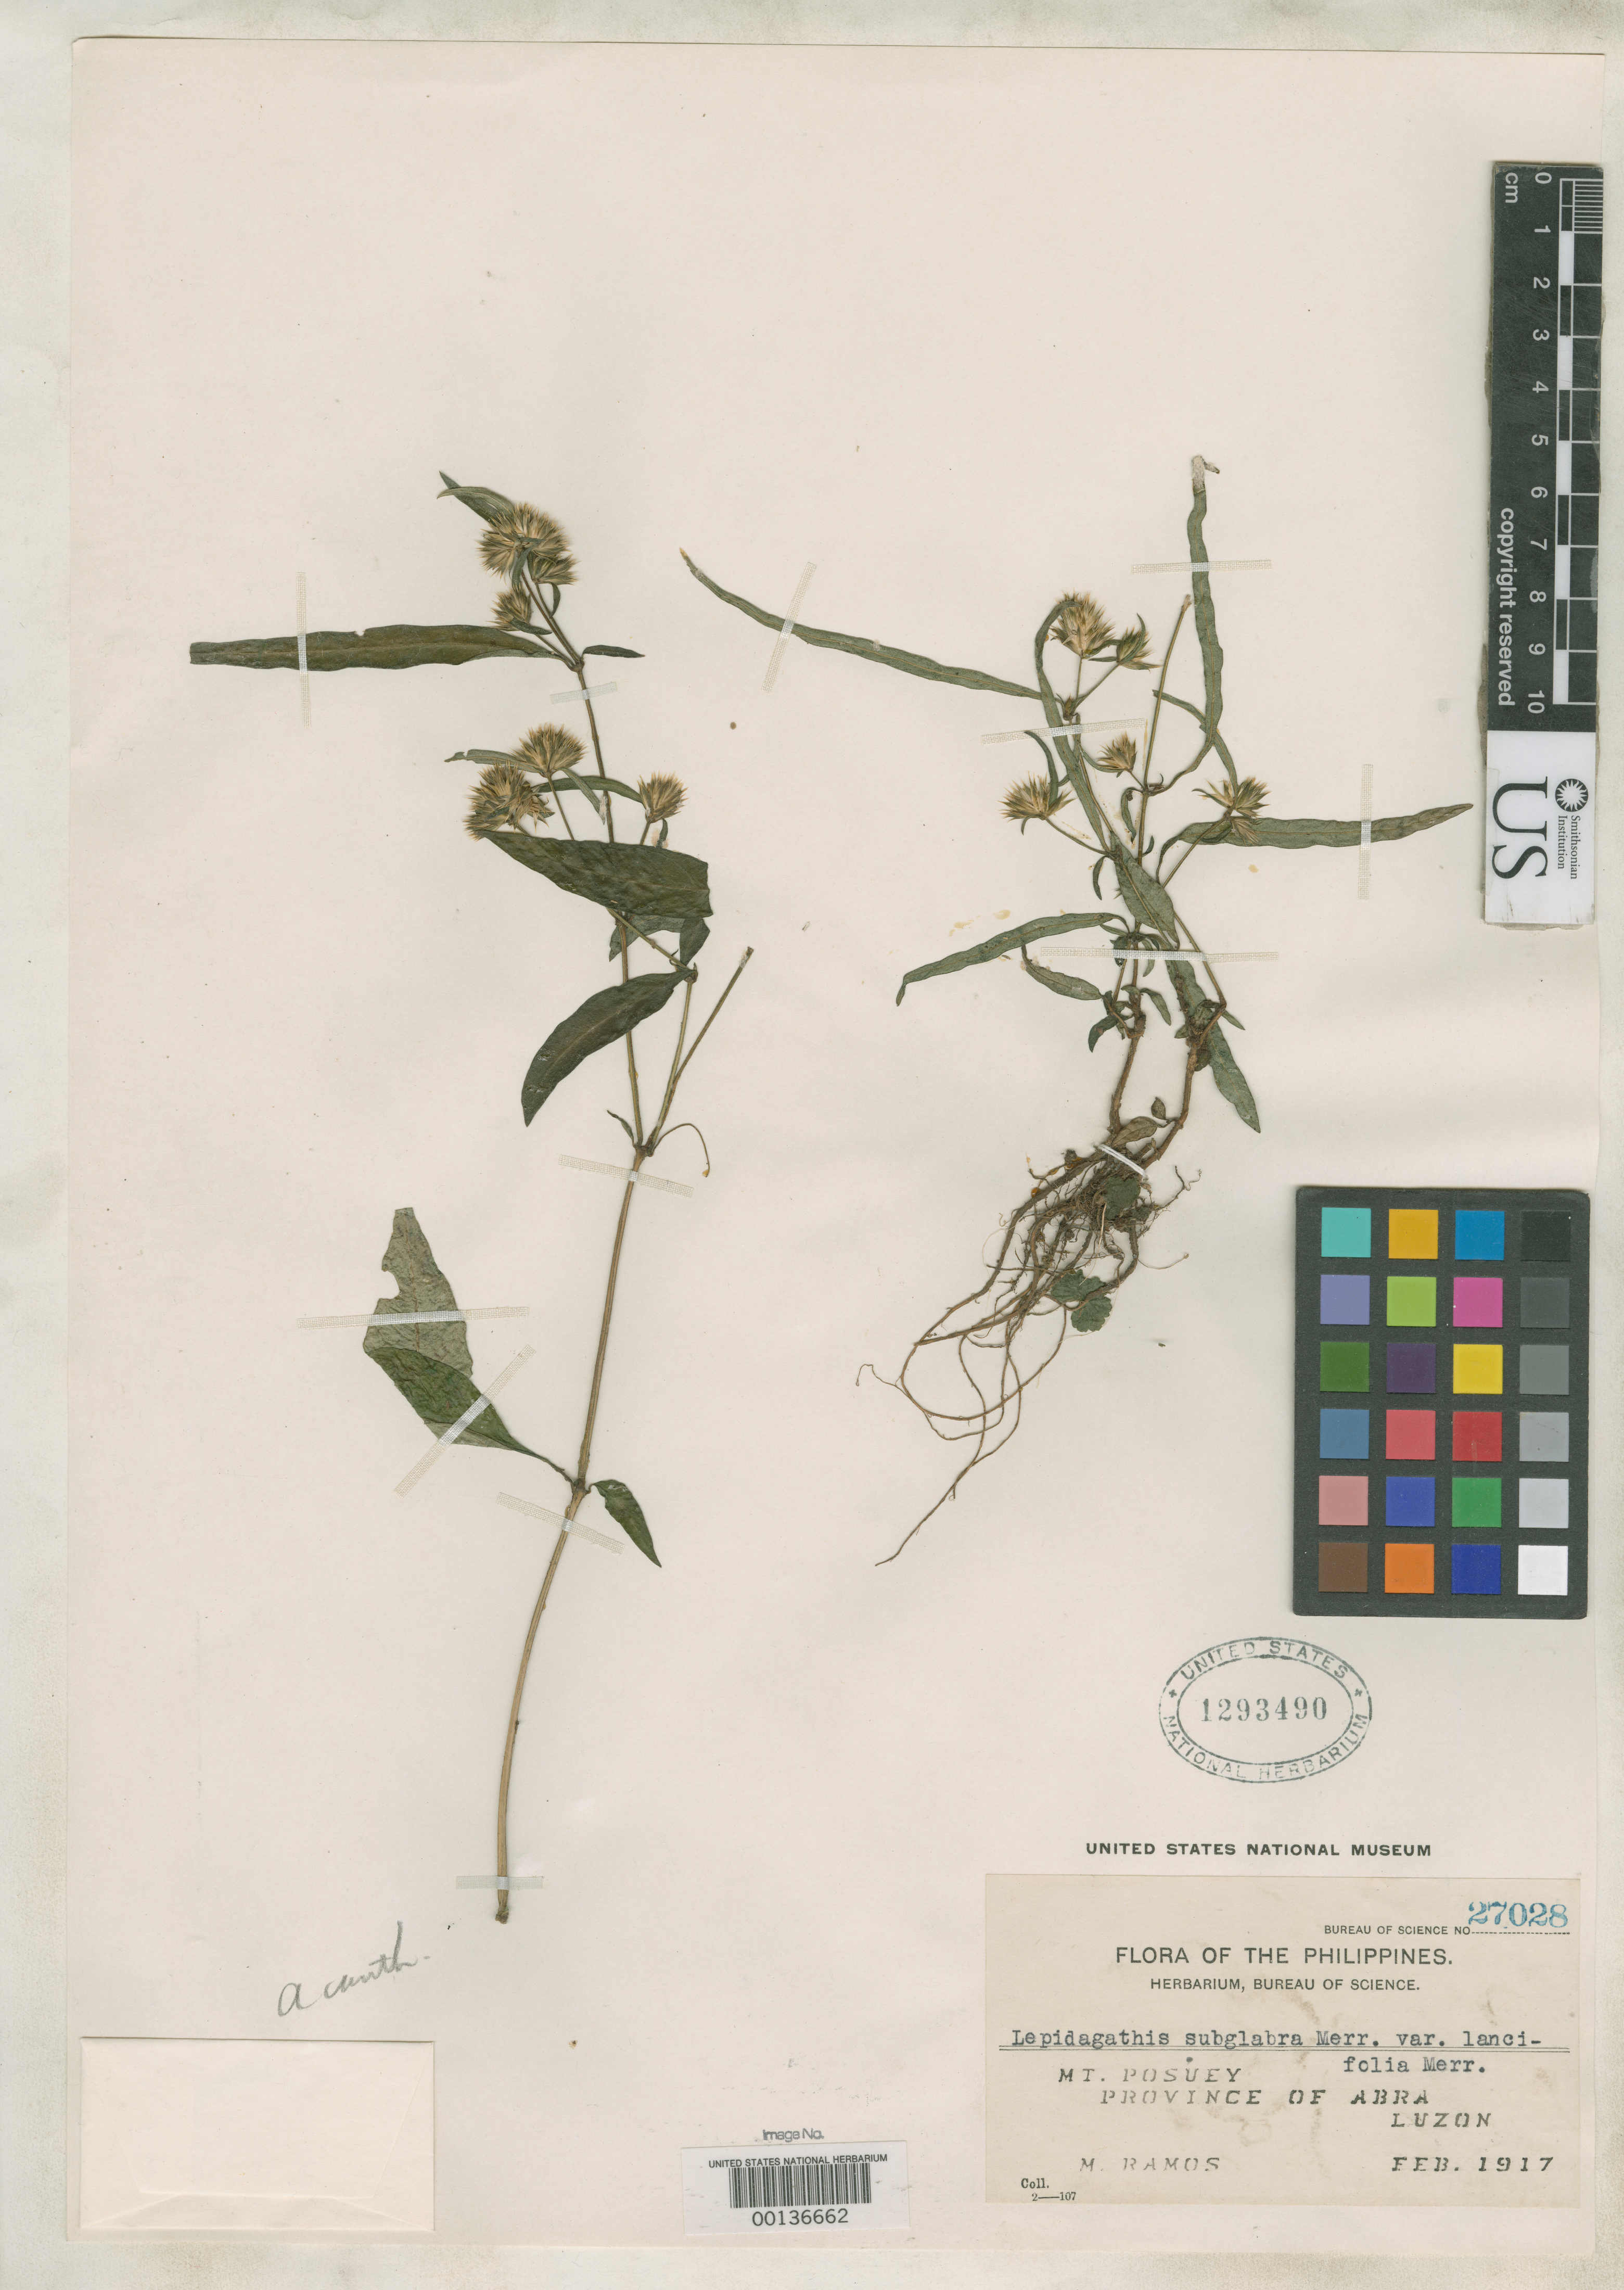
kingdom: Plantae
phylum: Tracheophyta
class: Magnoliopsida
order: Lamiales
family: Acanthaceae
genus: Lepidagathis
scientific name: Lepidagathis subglabra var. lancifolia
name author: Merr.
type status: Isosyntype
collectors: M. Ramos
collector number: Bur. Sci. 27028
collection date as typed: Feb 1917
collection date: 1917-02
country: Philippines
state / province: Cordillera (Administrative Region)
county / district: Abra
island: Luzon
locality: Mt. Posuey.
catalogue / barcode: US 1293490